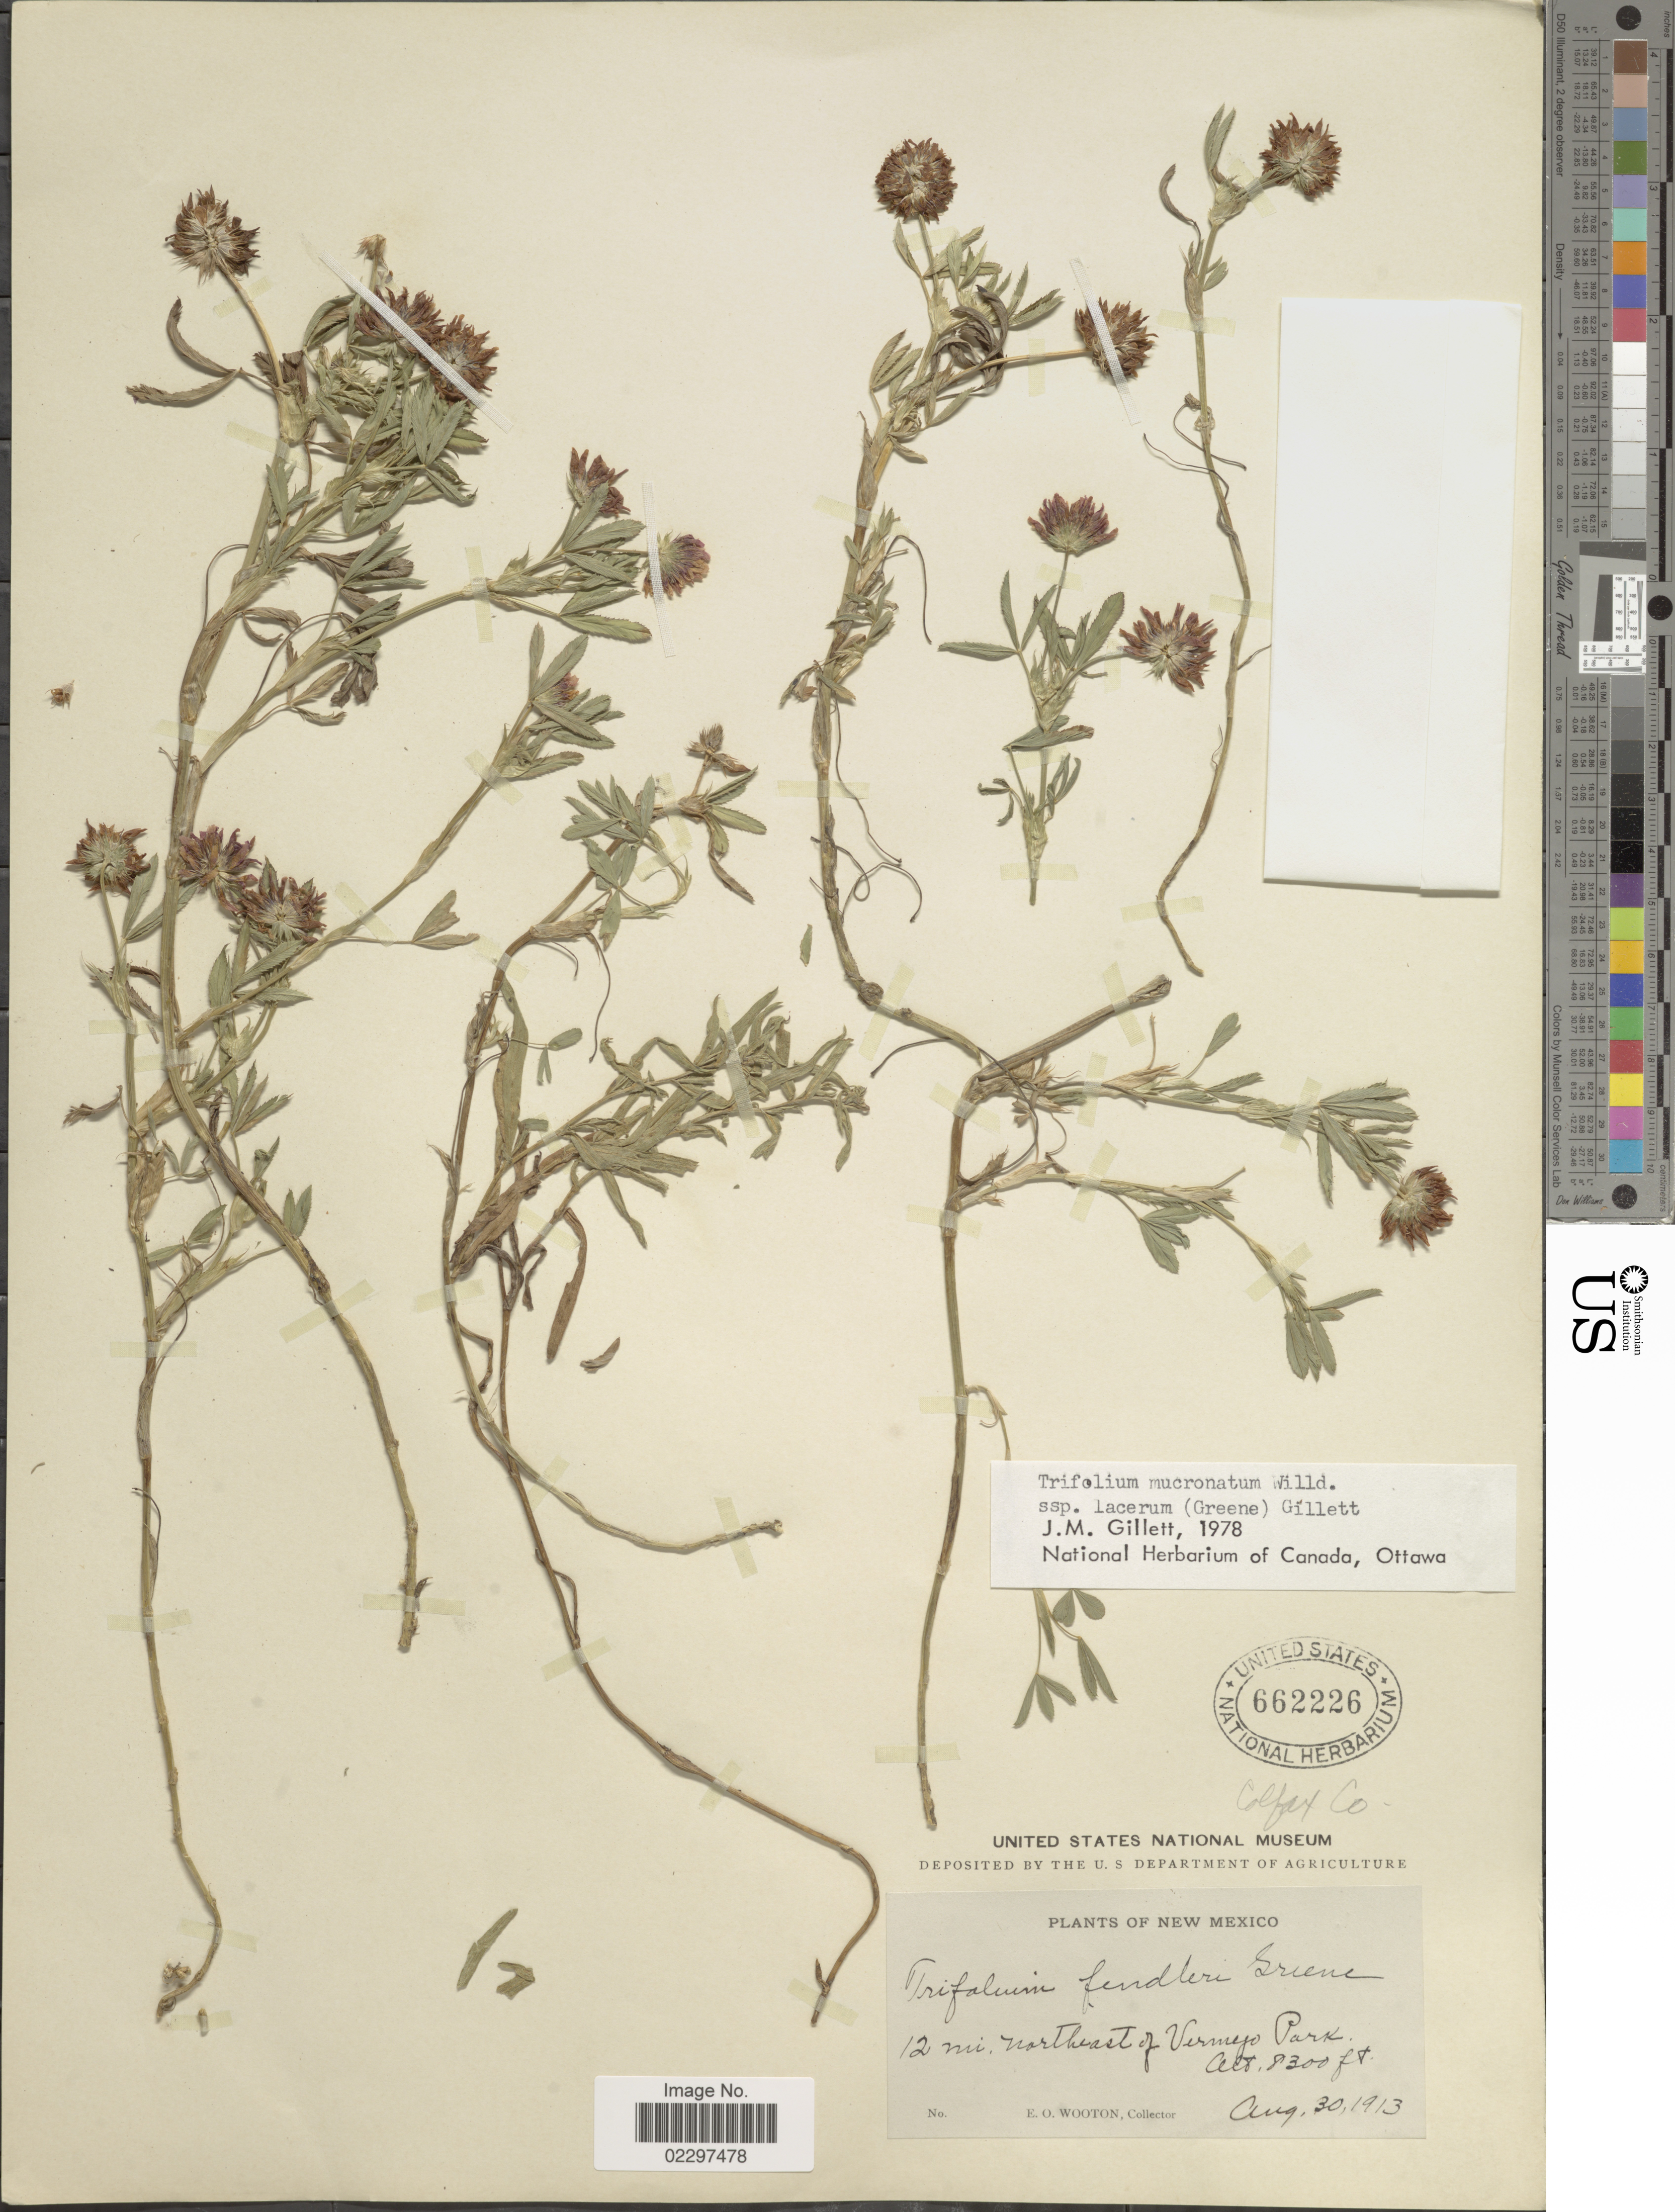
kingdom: Plantae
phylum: Tracheophyta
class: Magnoliopsida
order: Fabales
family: Fabaceae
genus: Trifolium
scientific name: Trifolium mucronatum subsp. lacerum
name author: Willd. ex Spreng.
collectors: E. O. Wooton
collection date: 1913-08-30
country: United States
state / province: New Mexico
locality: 12 mi. Northeast of Vermejo Park. Colfax Co.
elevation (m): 2530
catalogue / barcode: US 662226